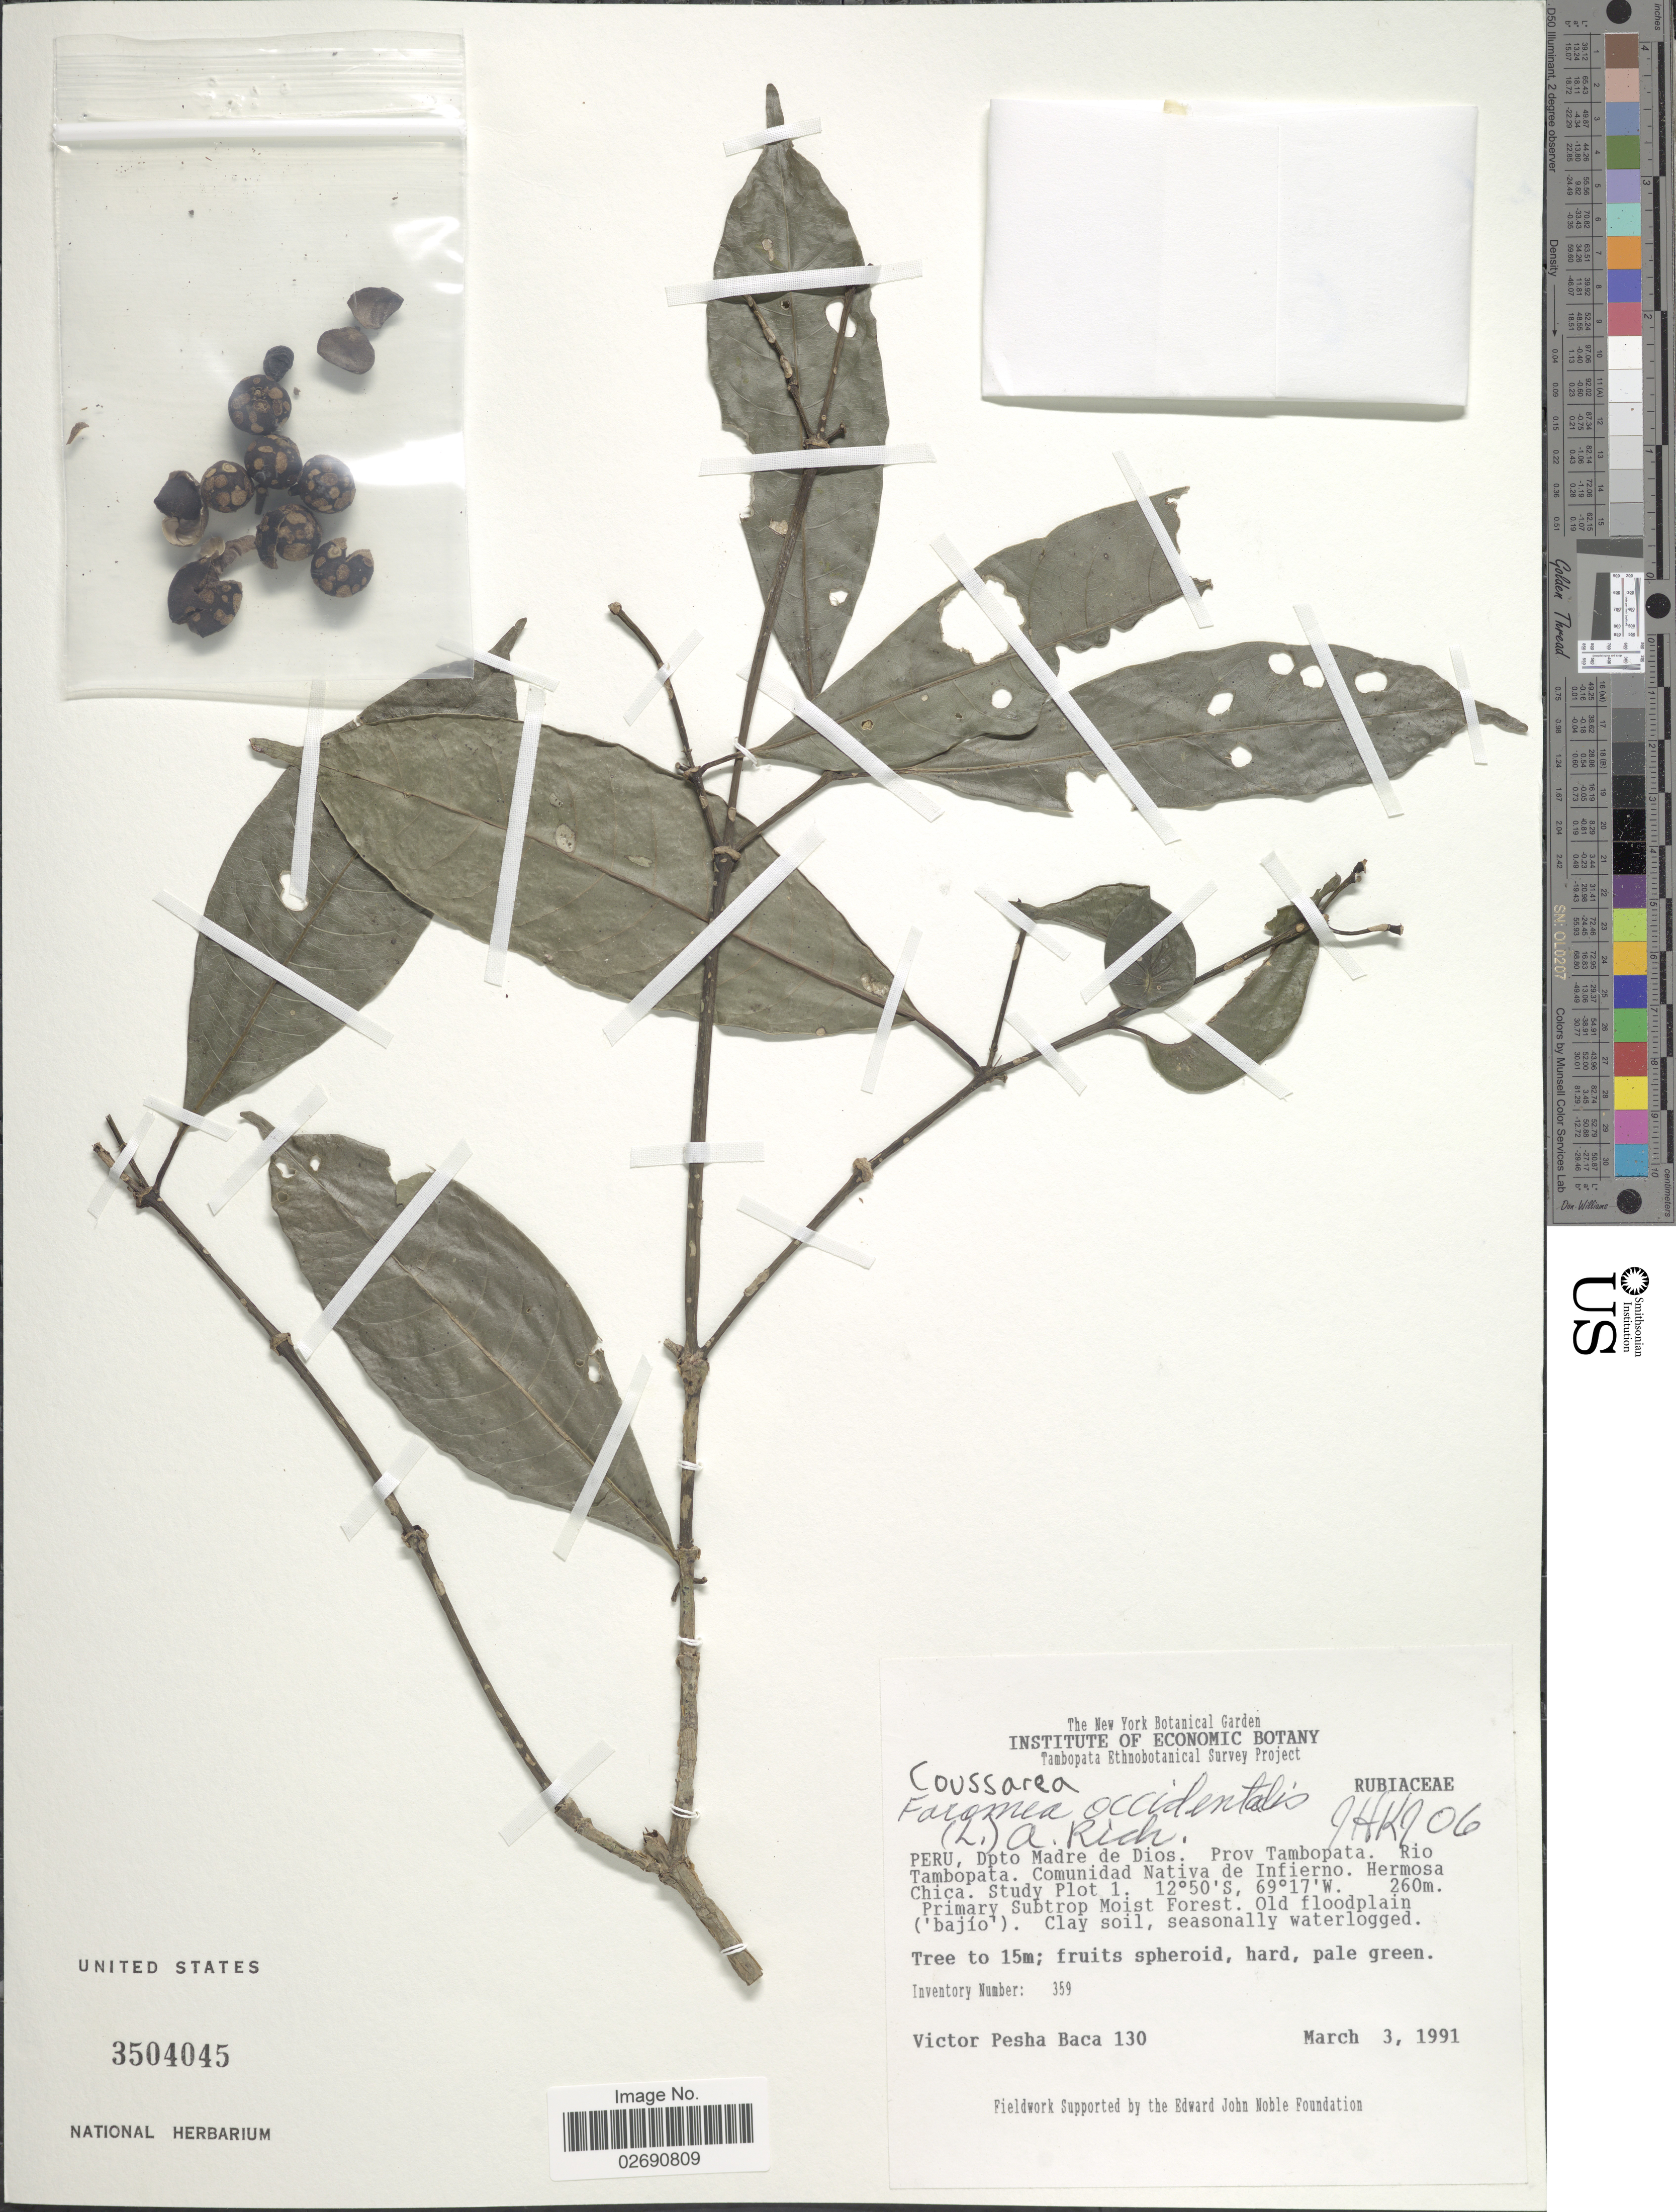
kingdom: Plantae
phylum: Tracheophyta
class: Magnoliopsida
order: Gentianales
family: Rubiaceae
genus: Faramea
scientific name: Faramea occidentalis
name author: (L.) A. Rich.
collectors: V. Pesha Baca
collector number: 130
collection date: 1991-03-03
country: Peru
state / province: Madre de Dios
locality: Dpto Madre de Dios. Prov. Tambopata. Rio Tambopata. Comunidad Nativa de Infierno. Hermosa Chica. Study Plot 1. Primary Subtrop Moist Forest. Old floodplain ('baiío)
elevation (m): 260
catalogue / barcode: US 3504045